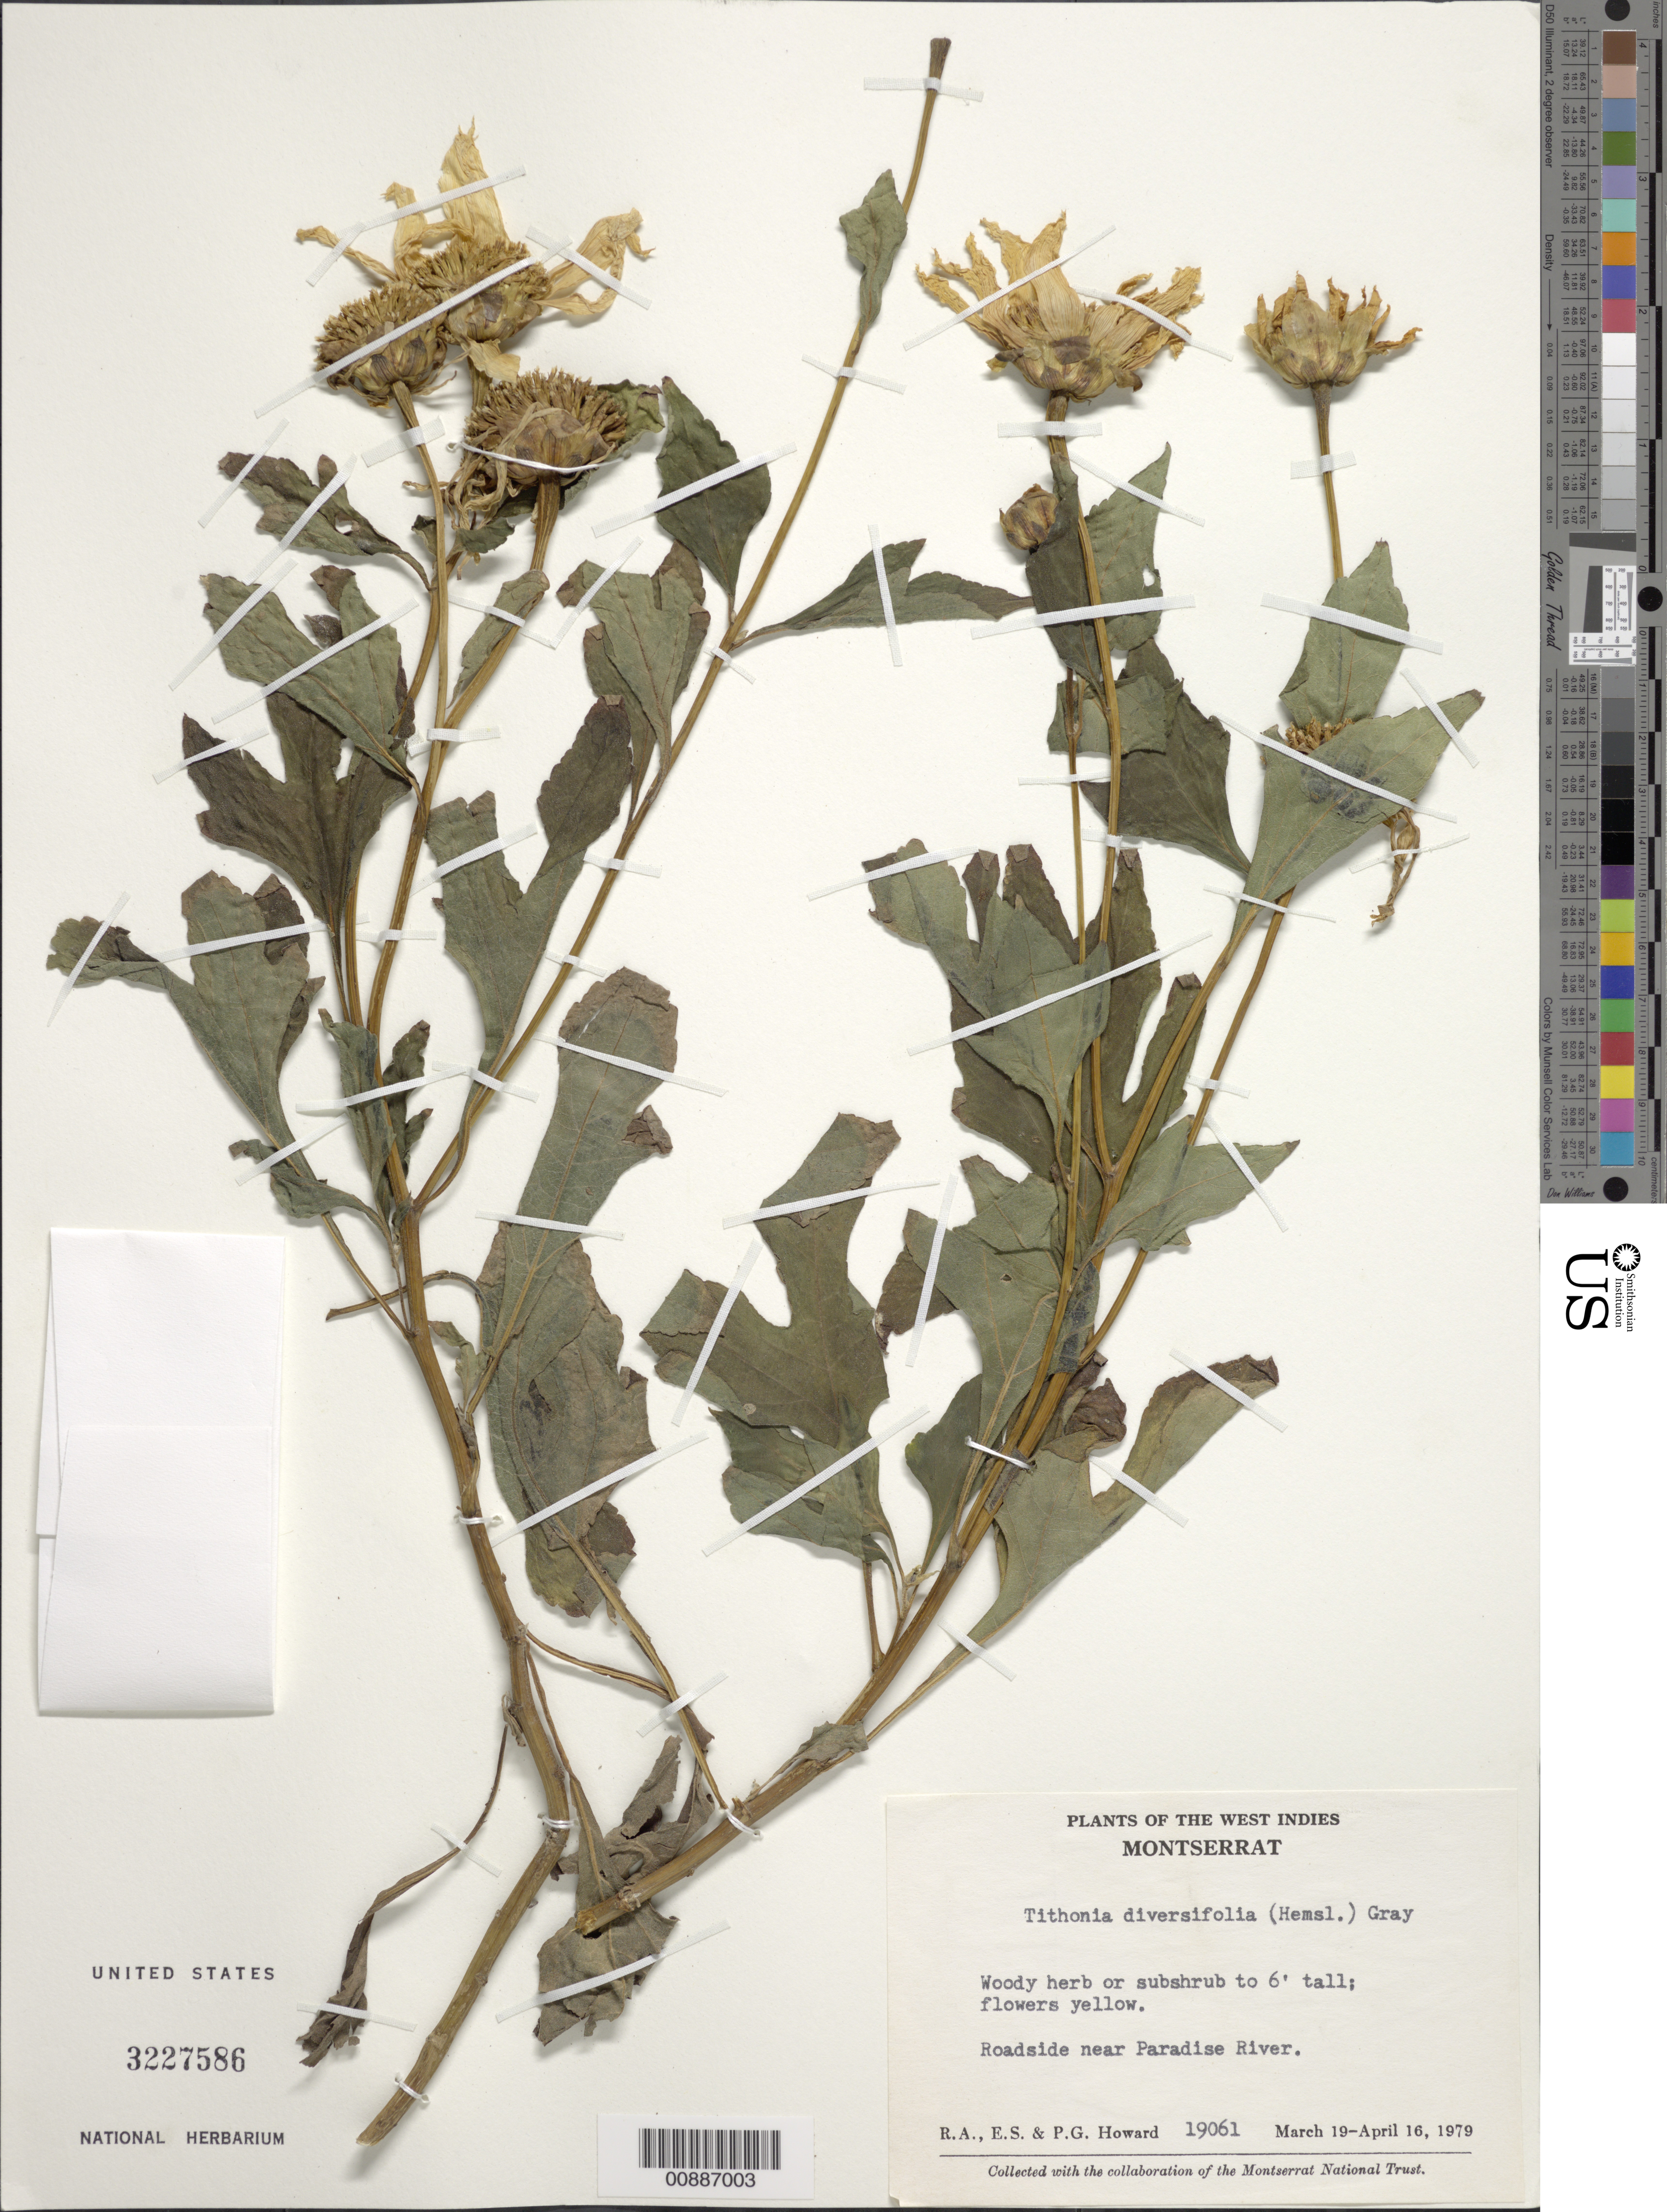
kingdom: Plantae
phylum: Tracheophyta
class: Magnoliopsida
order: Asterales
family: Asteraceae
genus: Tithonia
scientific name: Tithonia diversifolia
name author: (Hemsl.) A. Gray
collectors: R. A. Howard, E. S. Howard & P. Howard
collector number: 19061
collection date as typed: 19 Mar 1979 to 16 Apr 1979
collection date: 1979-03-19/1979-04-16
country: Montserrat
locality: Near Paradise River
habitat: Roadside, near river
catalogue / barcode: US 3227586